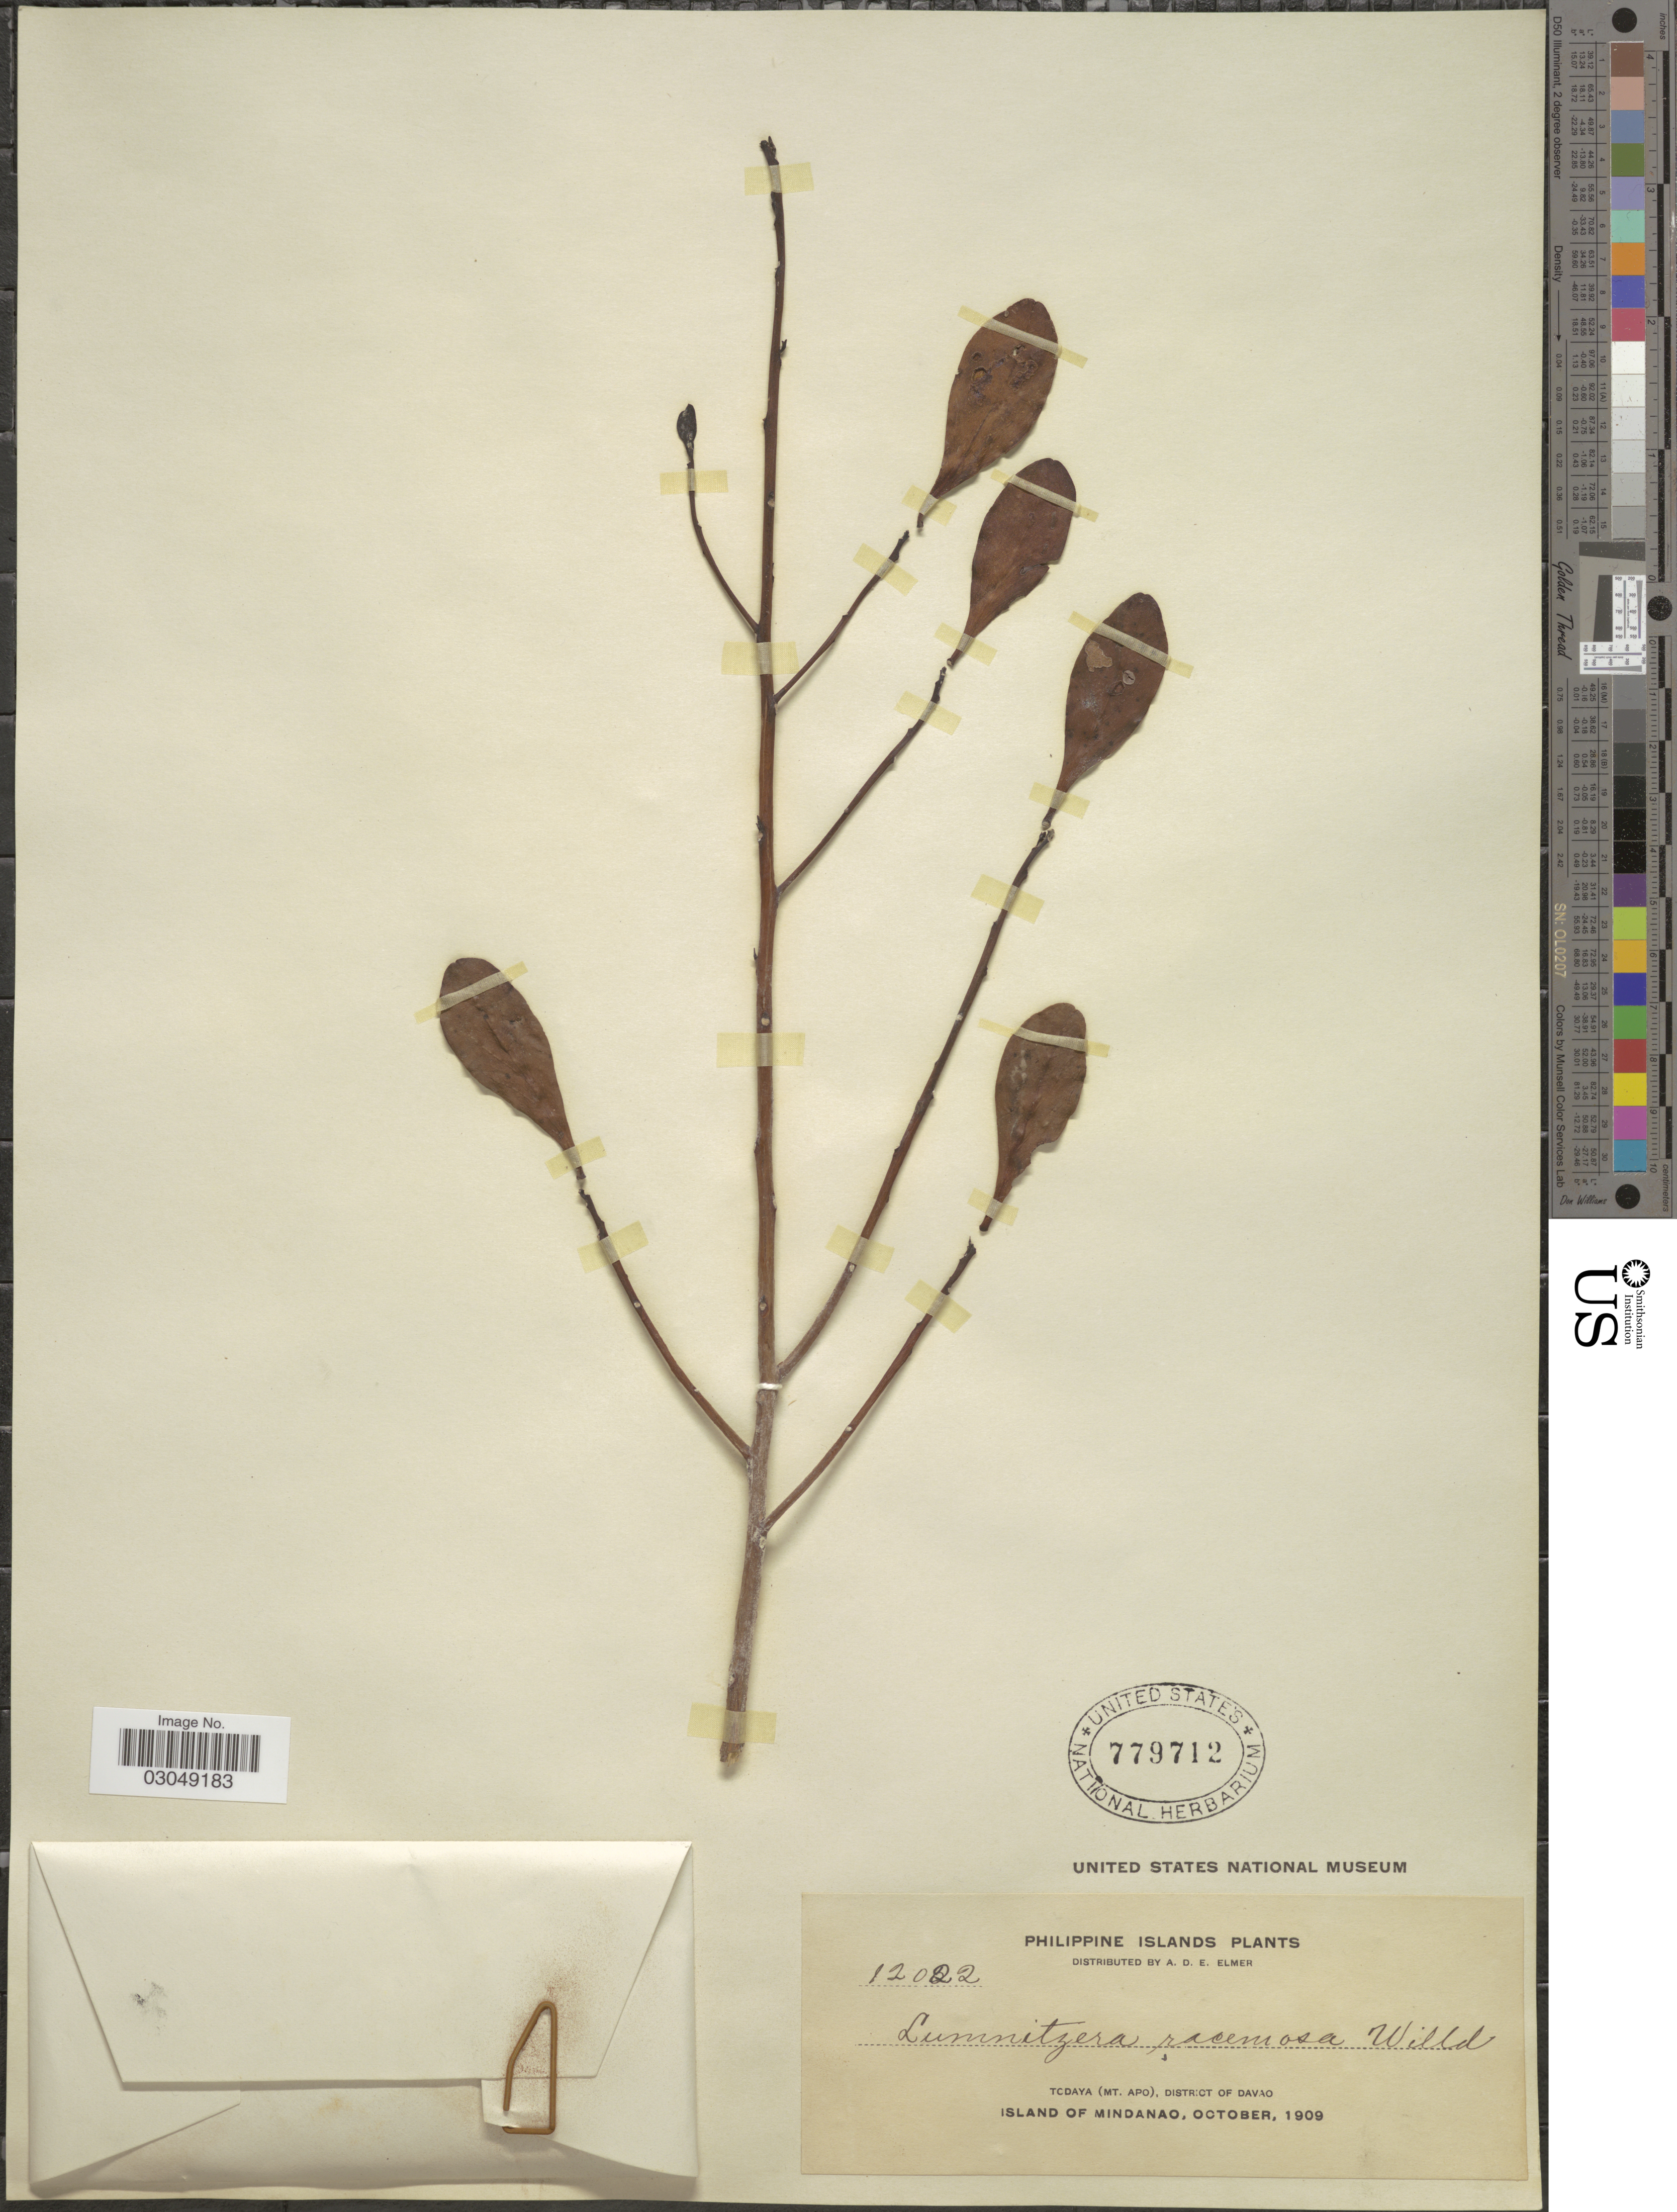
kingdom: Plantae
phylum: Tracheophyta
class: Magnoliopsida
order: Myrtales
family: Combretaceae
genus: Lumnitzera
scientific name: Lumnitzera racemosa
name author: Willd.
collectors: A. D. E. Elmer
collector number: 12022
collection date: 1909-10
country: Philippines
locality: Todaya (Mt. Apo), District of Davao. Island of Mindanao.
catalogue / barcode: US 779712